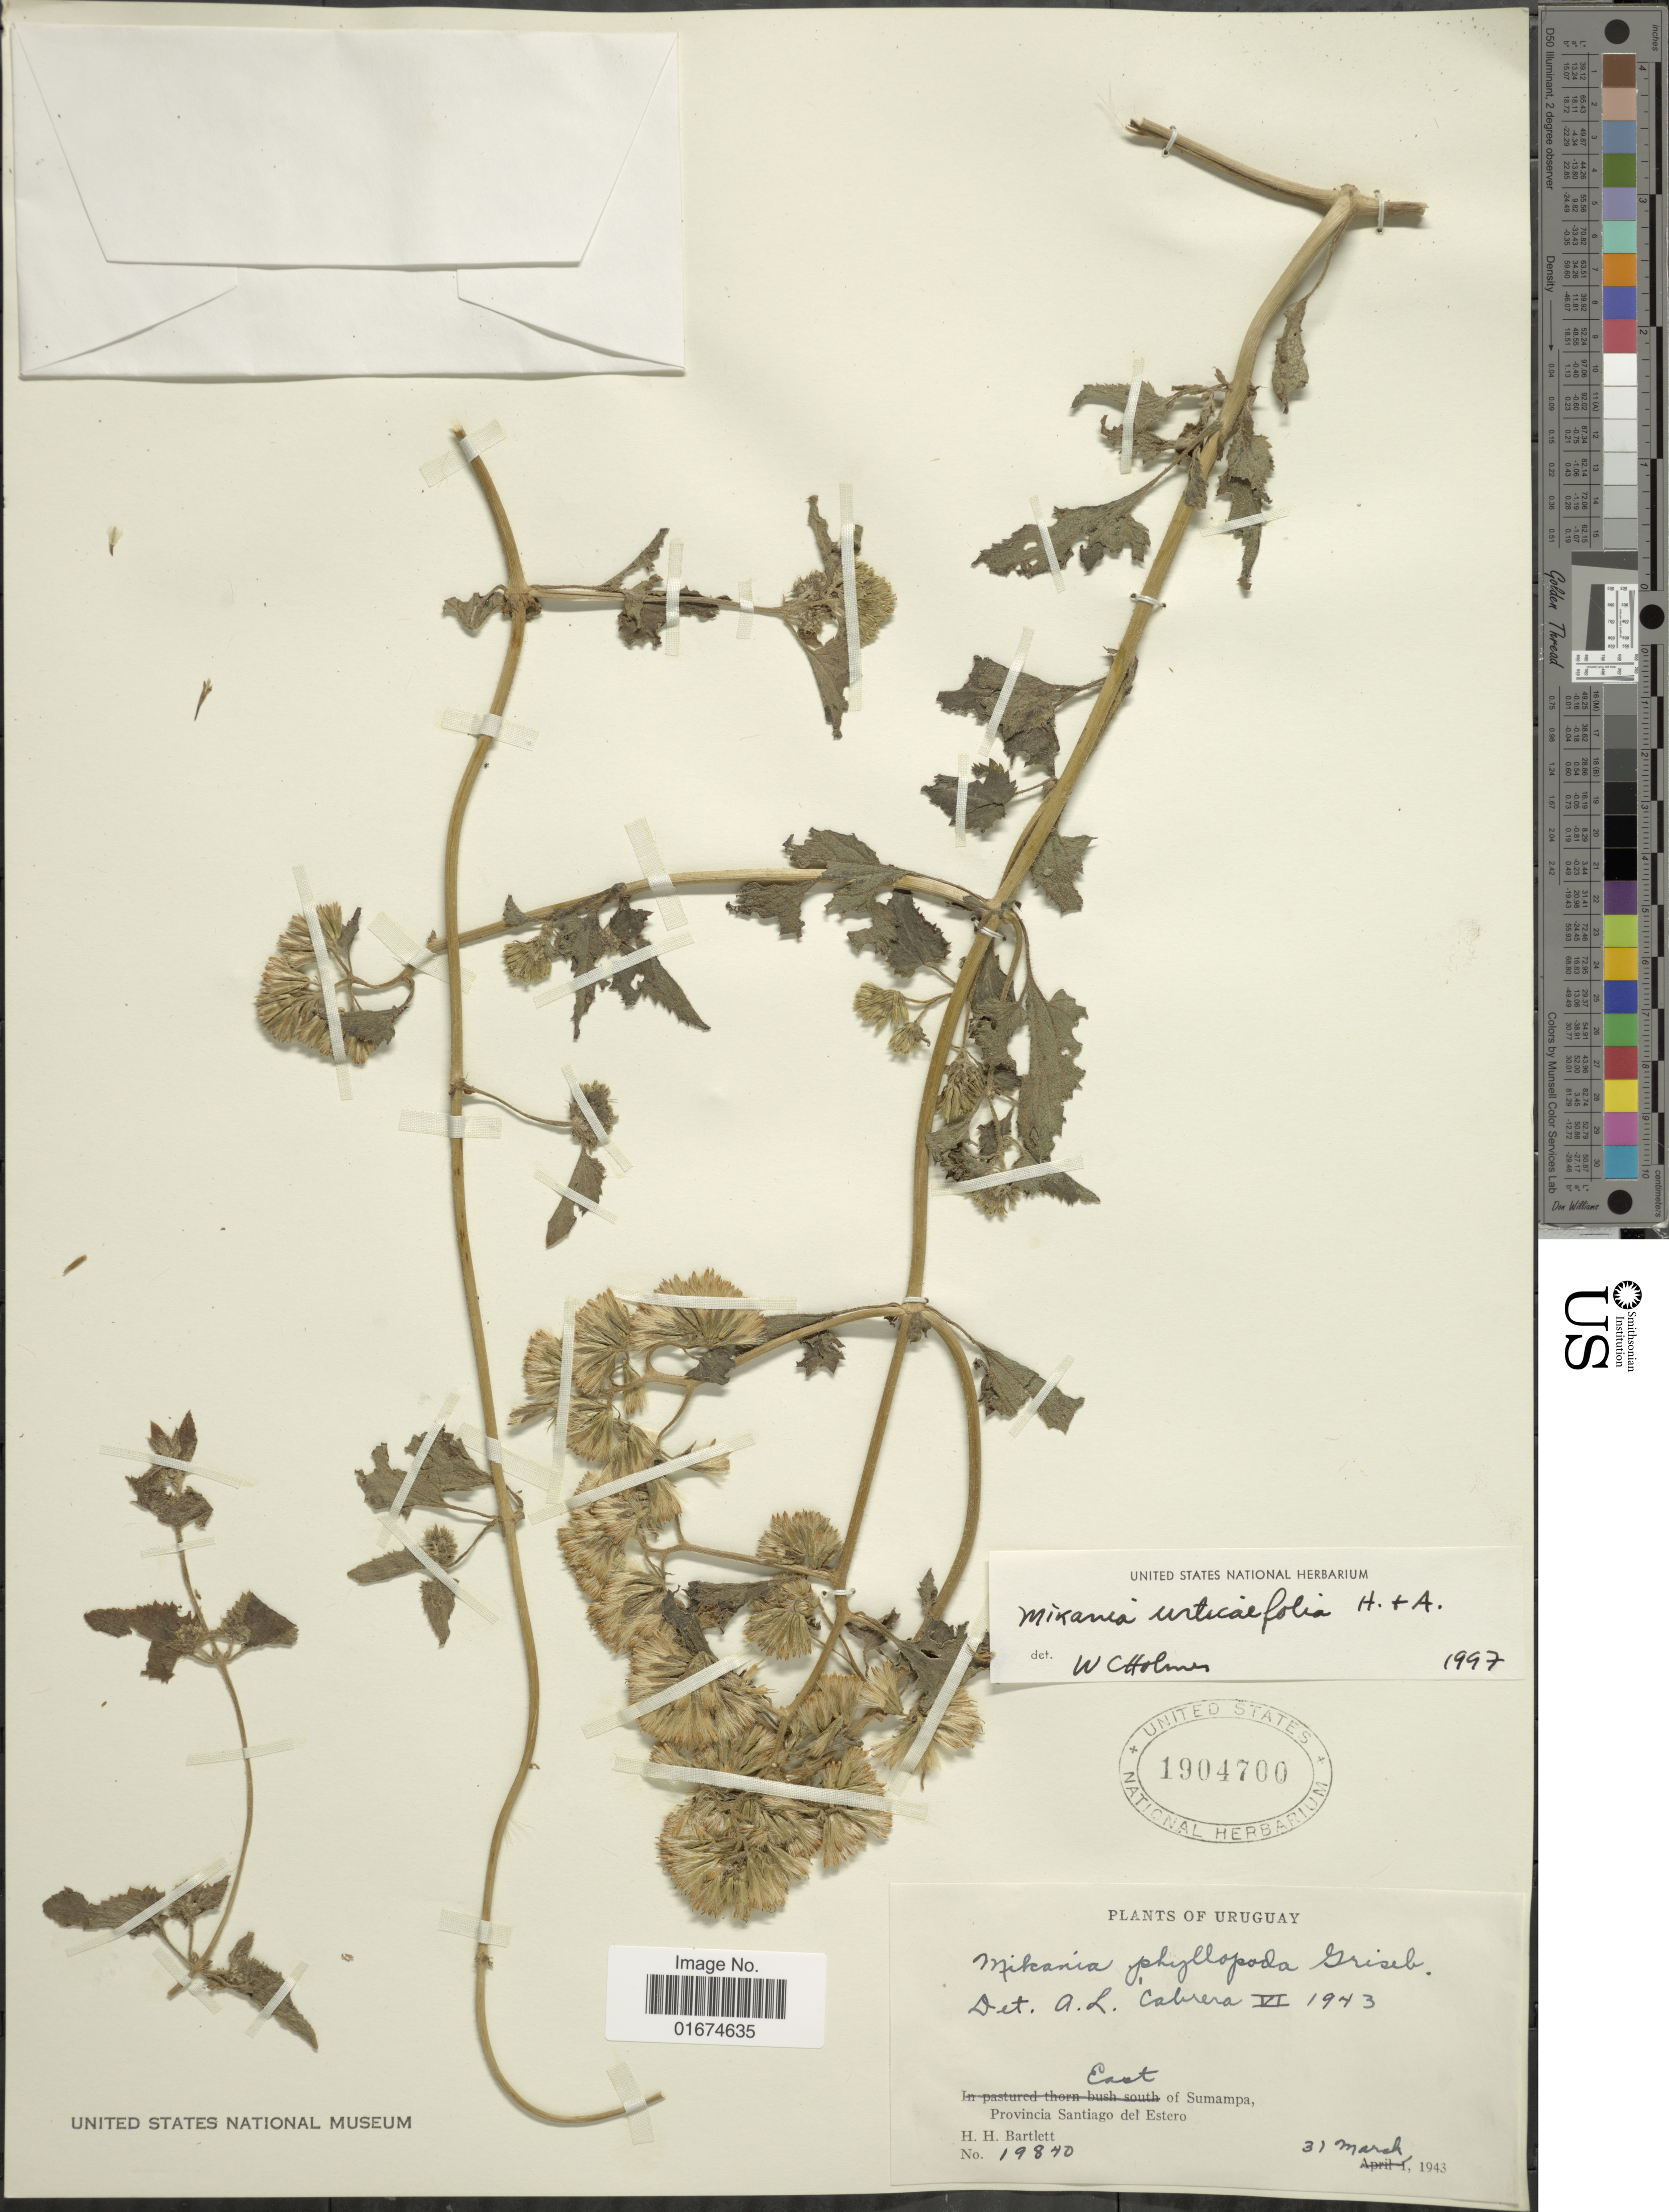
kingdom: Plantae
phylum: Tracheophyta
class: Magnoliopsida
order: Asterales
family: Asteraceae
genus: Mikania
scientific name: Mikania urticifolia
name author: Hook. & Arn.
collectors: H. H. Bartlett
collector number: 19840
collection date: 1943-03-31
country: Argentina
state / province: Santiago del Estero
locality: East of Sumampa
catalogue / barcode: US 1904700